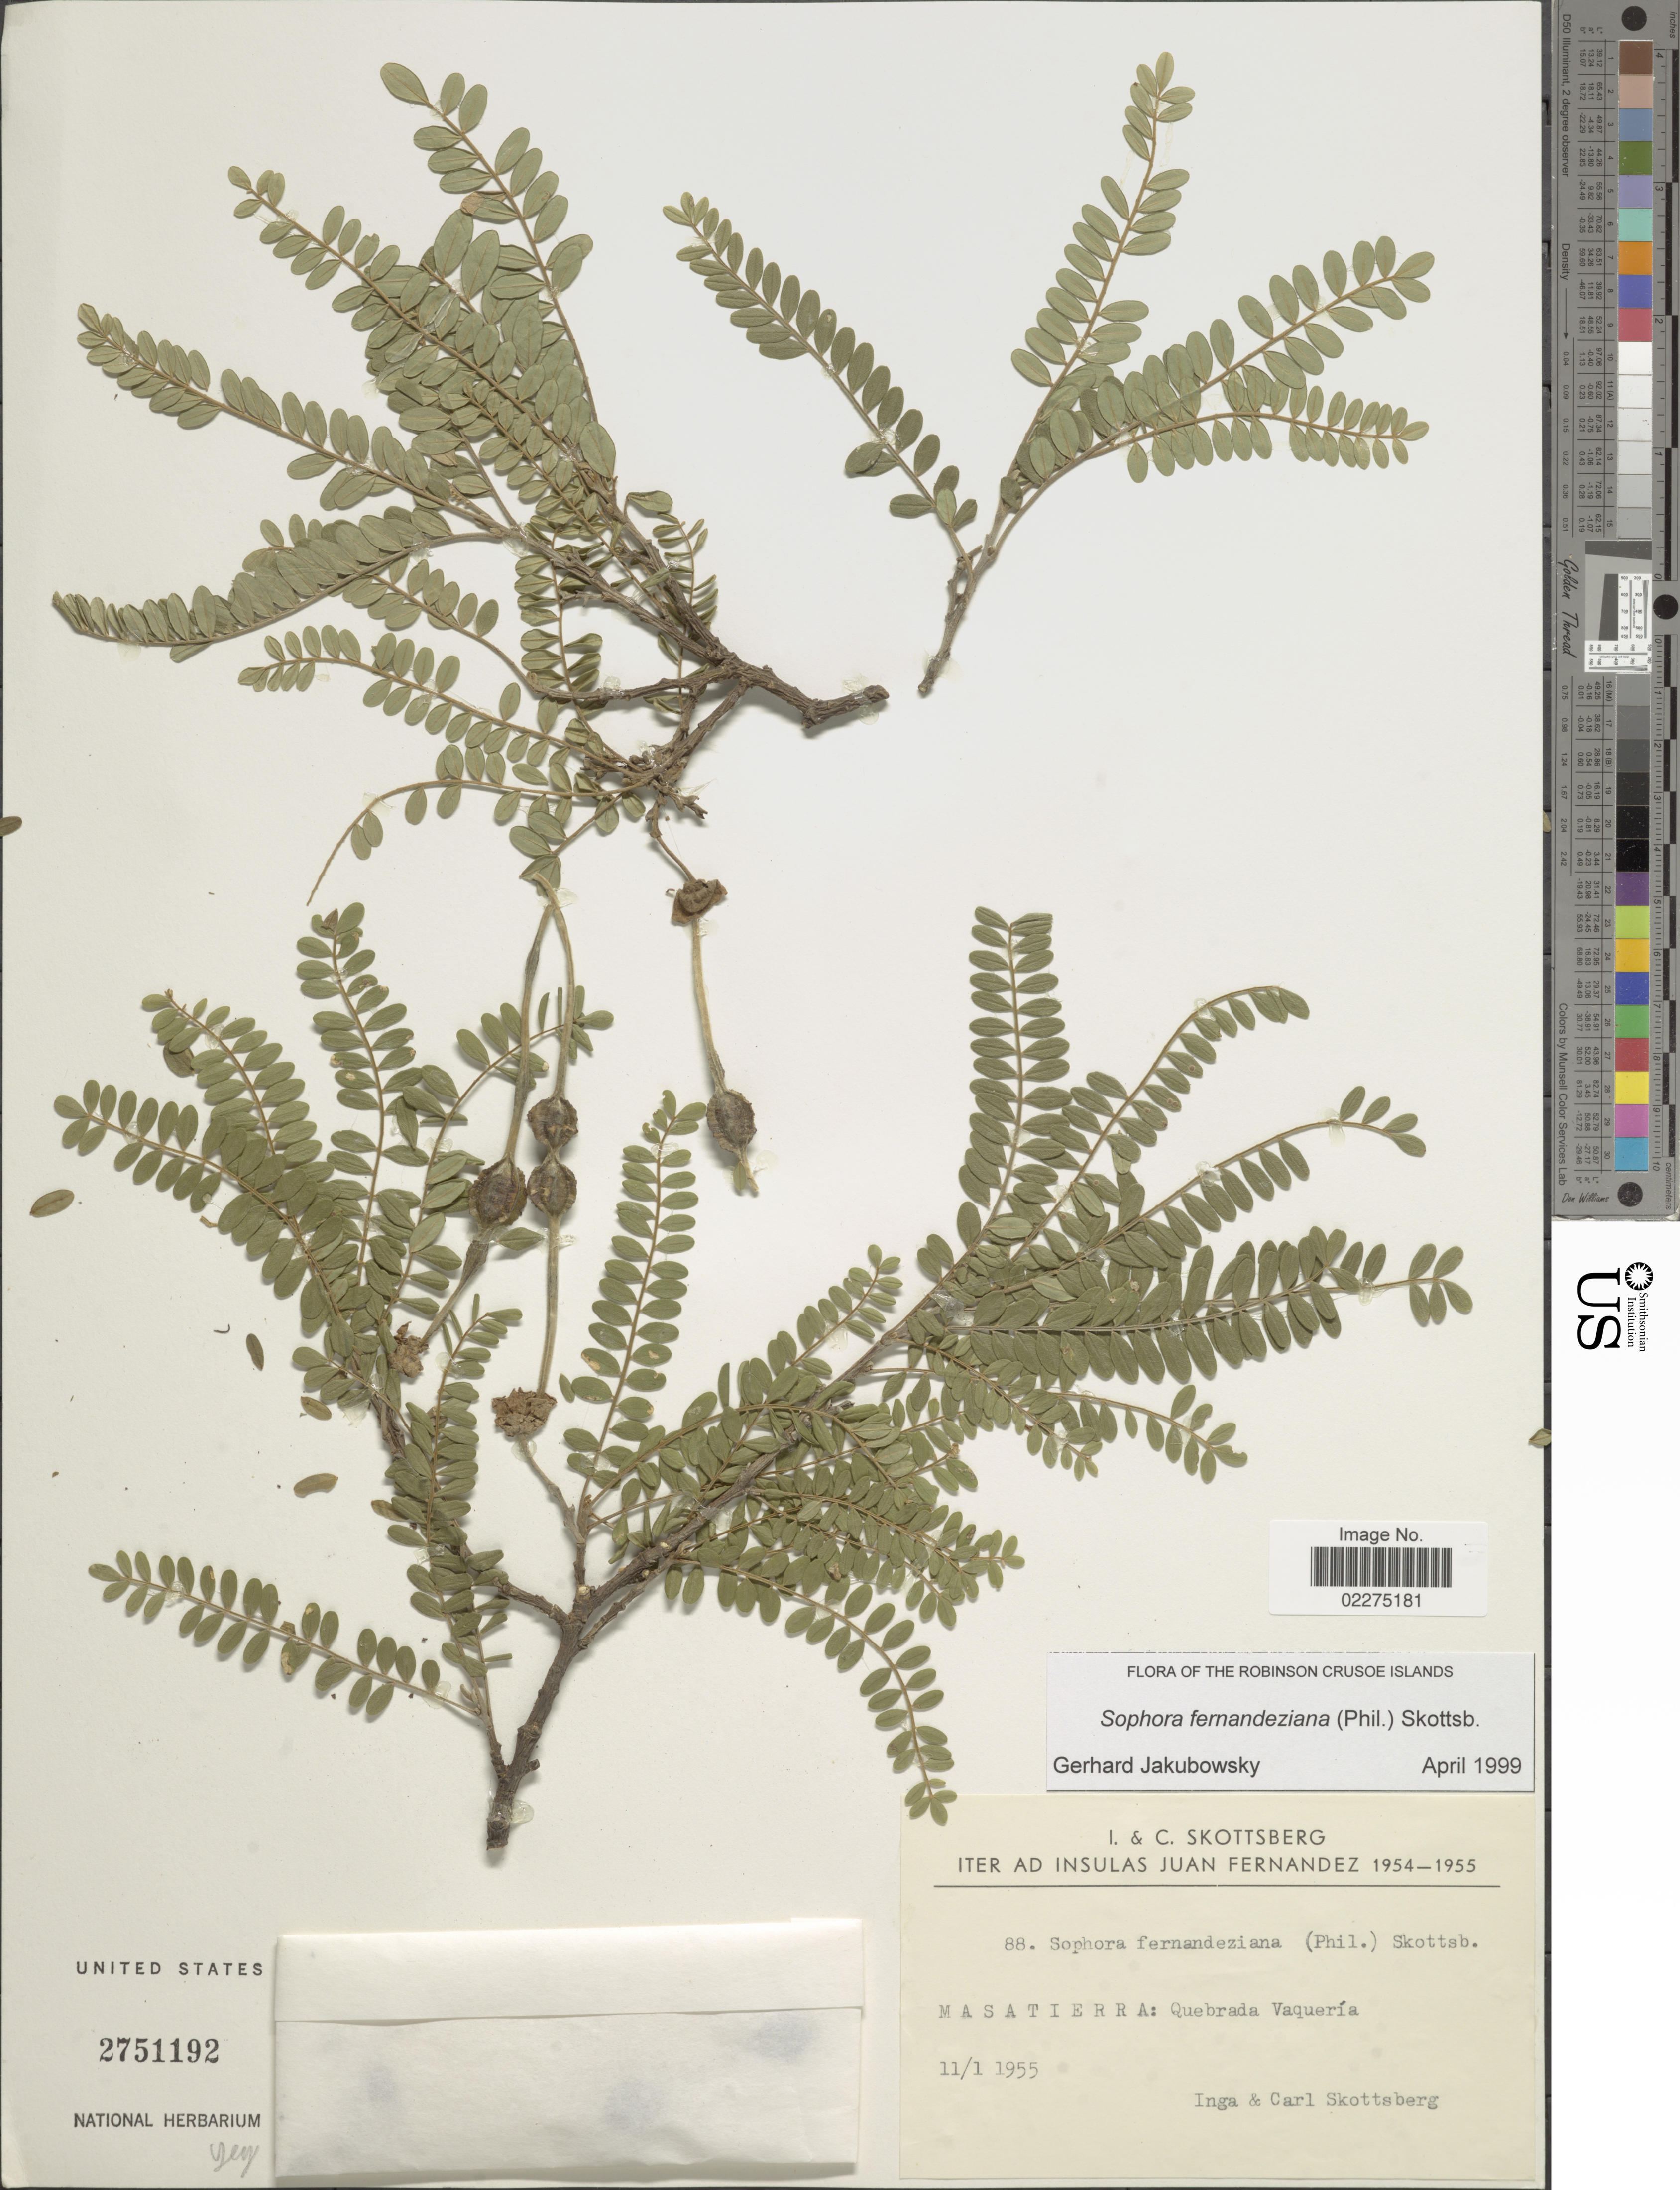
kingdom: Plantae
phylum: Tracheophyta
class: Magnoliopsida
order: Fabales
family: Fabaceae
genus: Sophora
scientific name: Sophora fernandeziana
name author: (Phil.) Skottsb.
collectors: C. Skottsberg & I. Skottsberg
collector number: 88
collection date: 1955-01-11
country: Chile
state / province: Valparaíso (V)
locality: Insulas Juan Fernandez. Masatierra: Quebrada Vaquería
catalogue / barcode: US 2751192